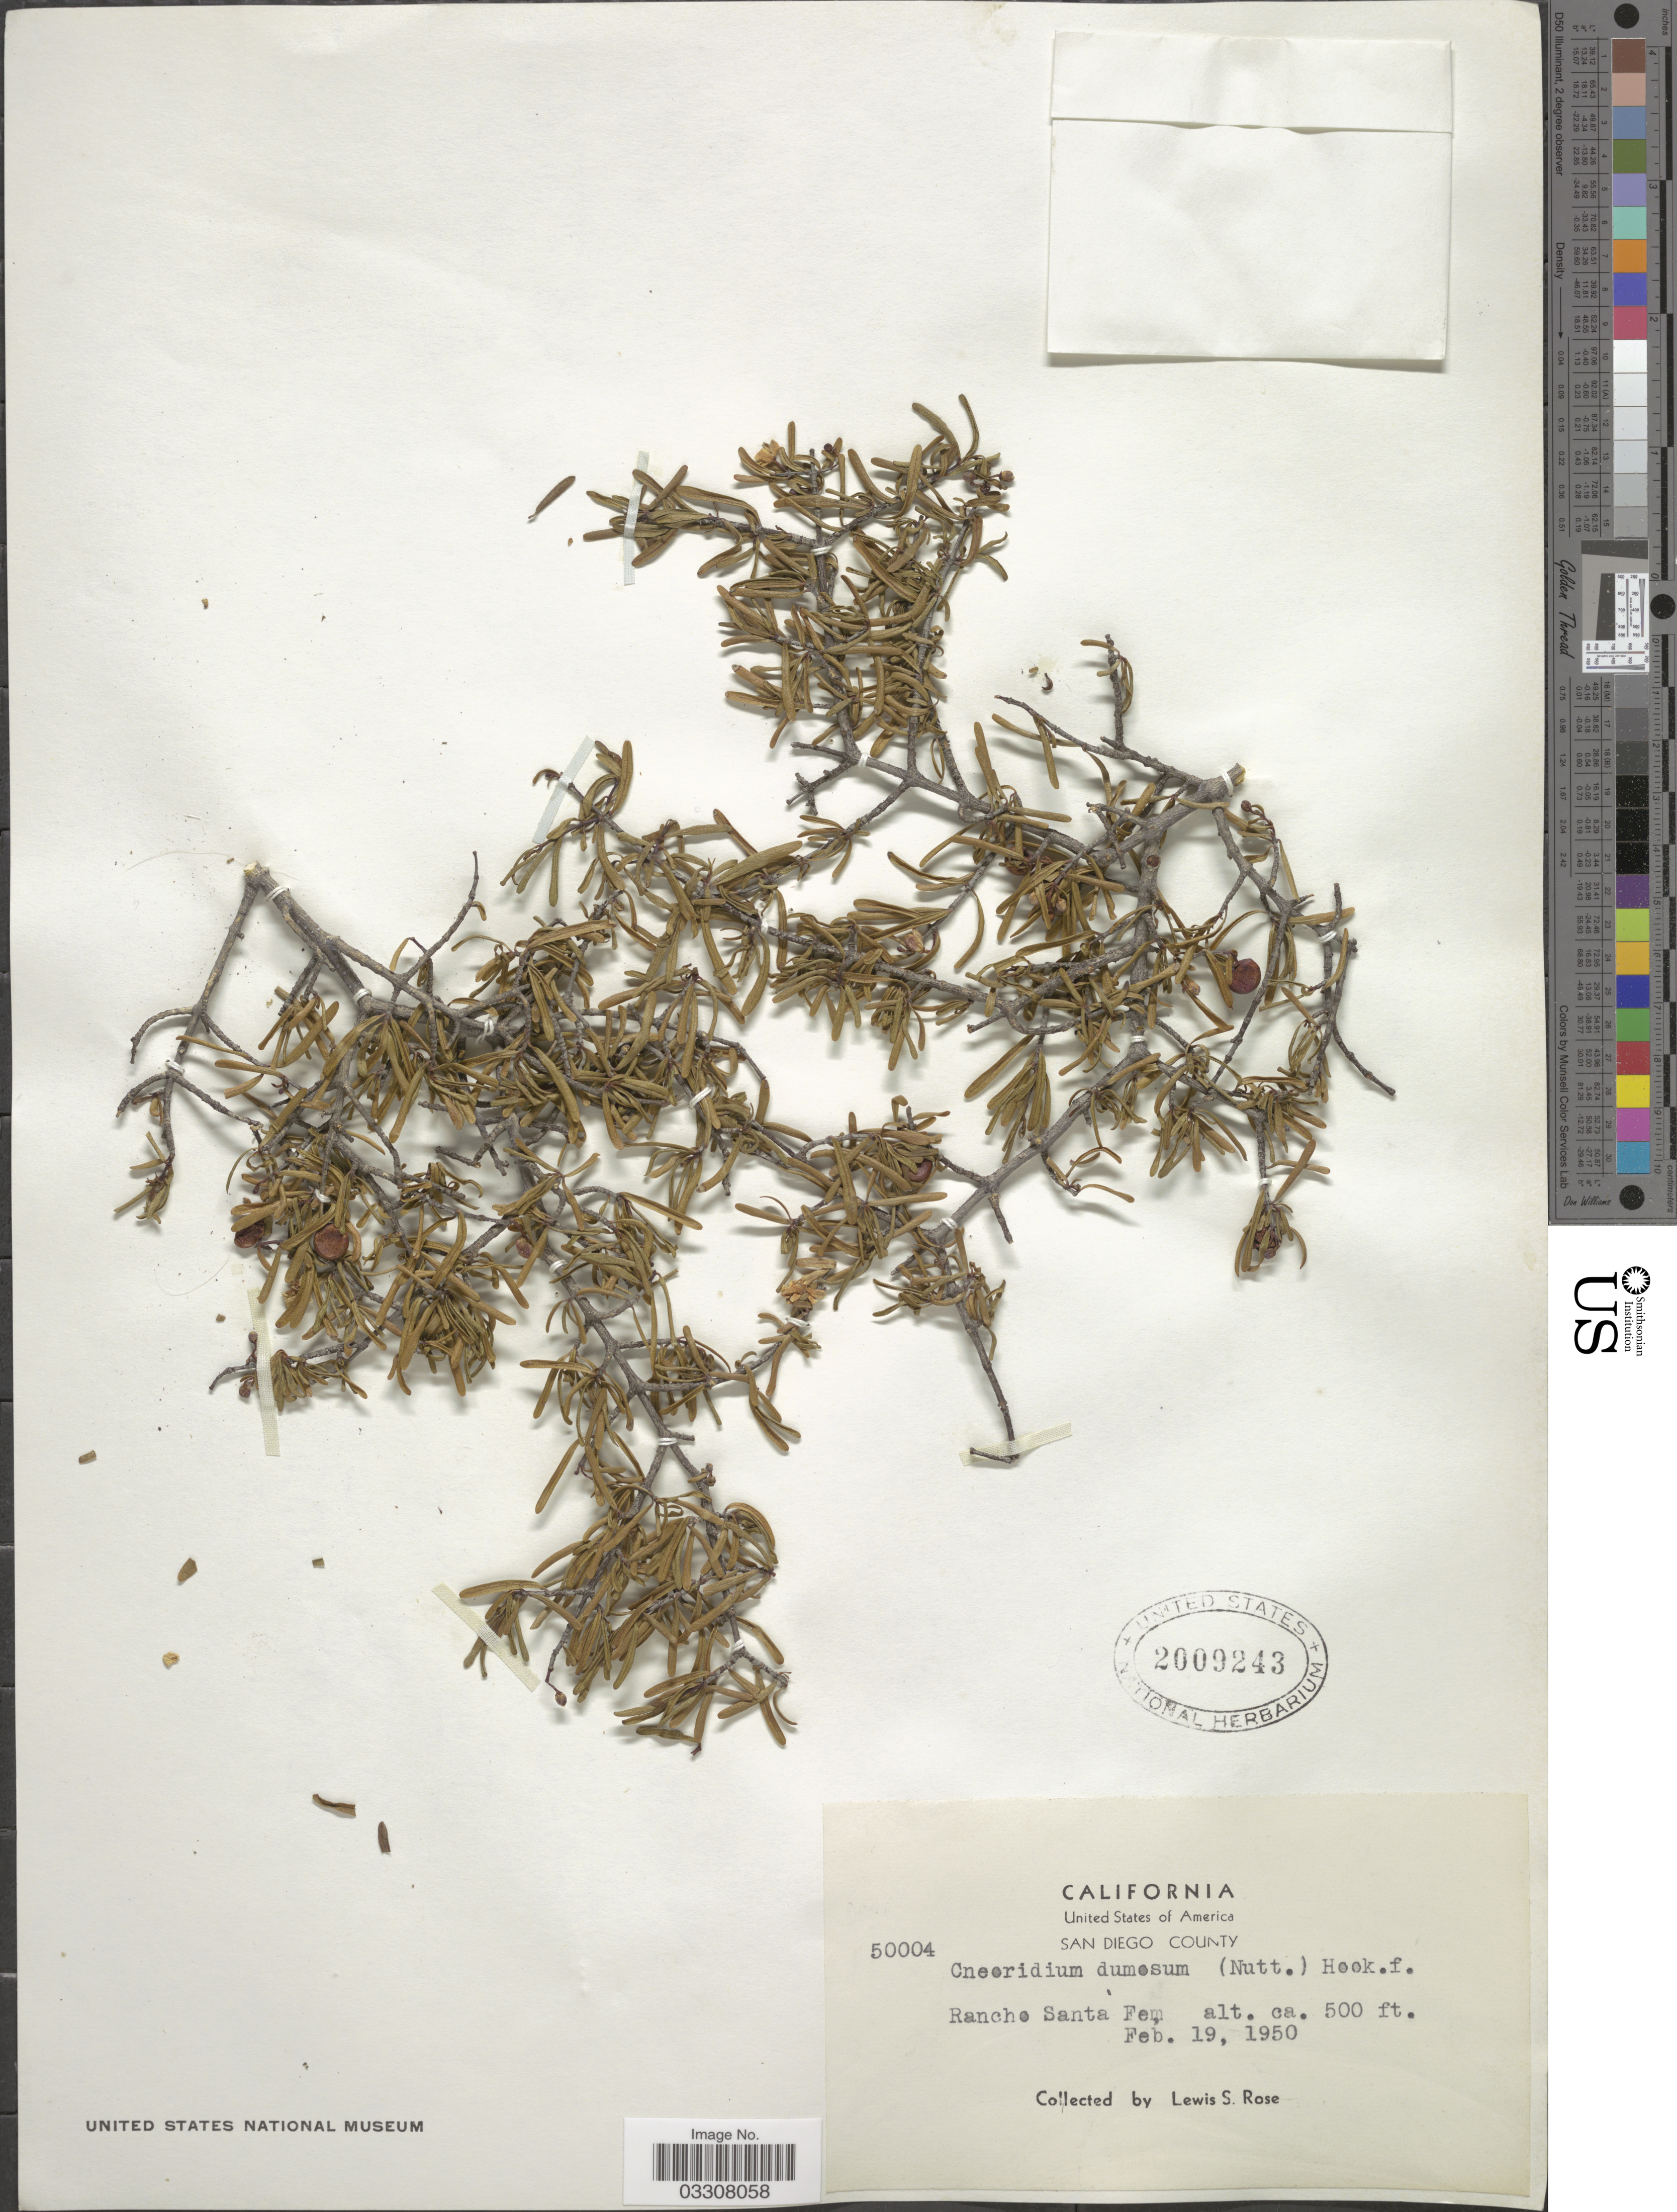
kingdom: Plantae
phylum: Tracheophyta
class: Magnoliopsida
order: Sapindales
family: Rutaceae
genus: Cneoridium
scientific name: Cneoridium dumosum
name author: (Nutt. ex Torr. & A. Gray) Hook. f. ex Baill.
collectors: L. S. Rose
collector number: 50004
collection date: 1950-02-19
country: United States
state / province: California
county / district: San Diego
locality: United States of America. San Diego County. Rancho Santa Fem.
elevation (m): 152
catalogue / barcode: US 2009243